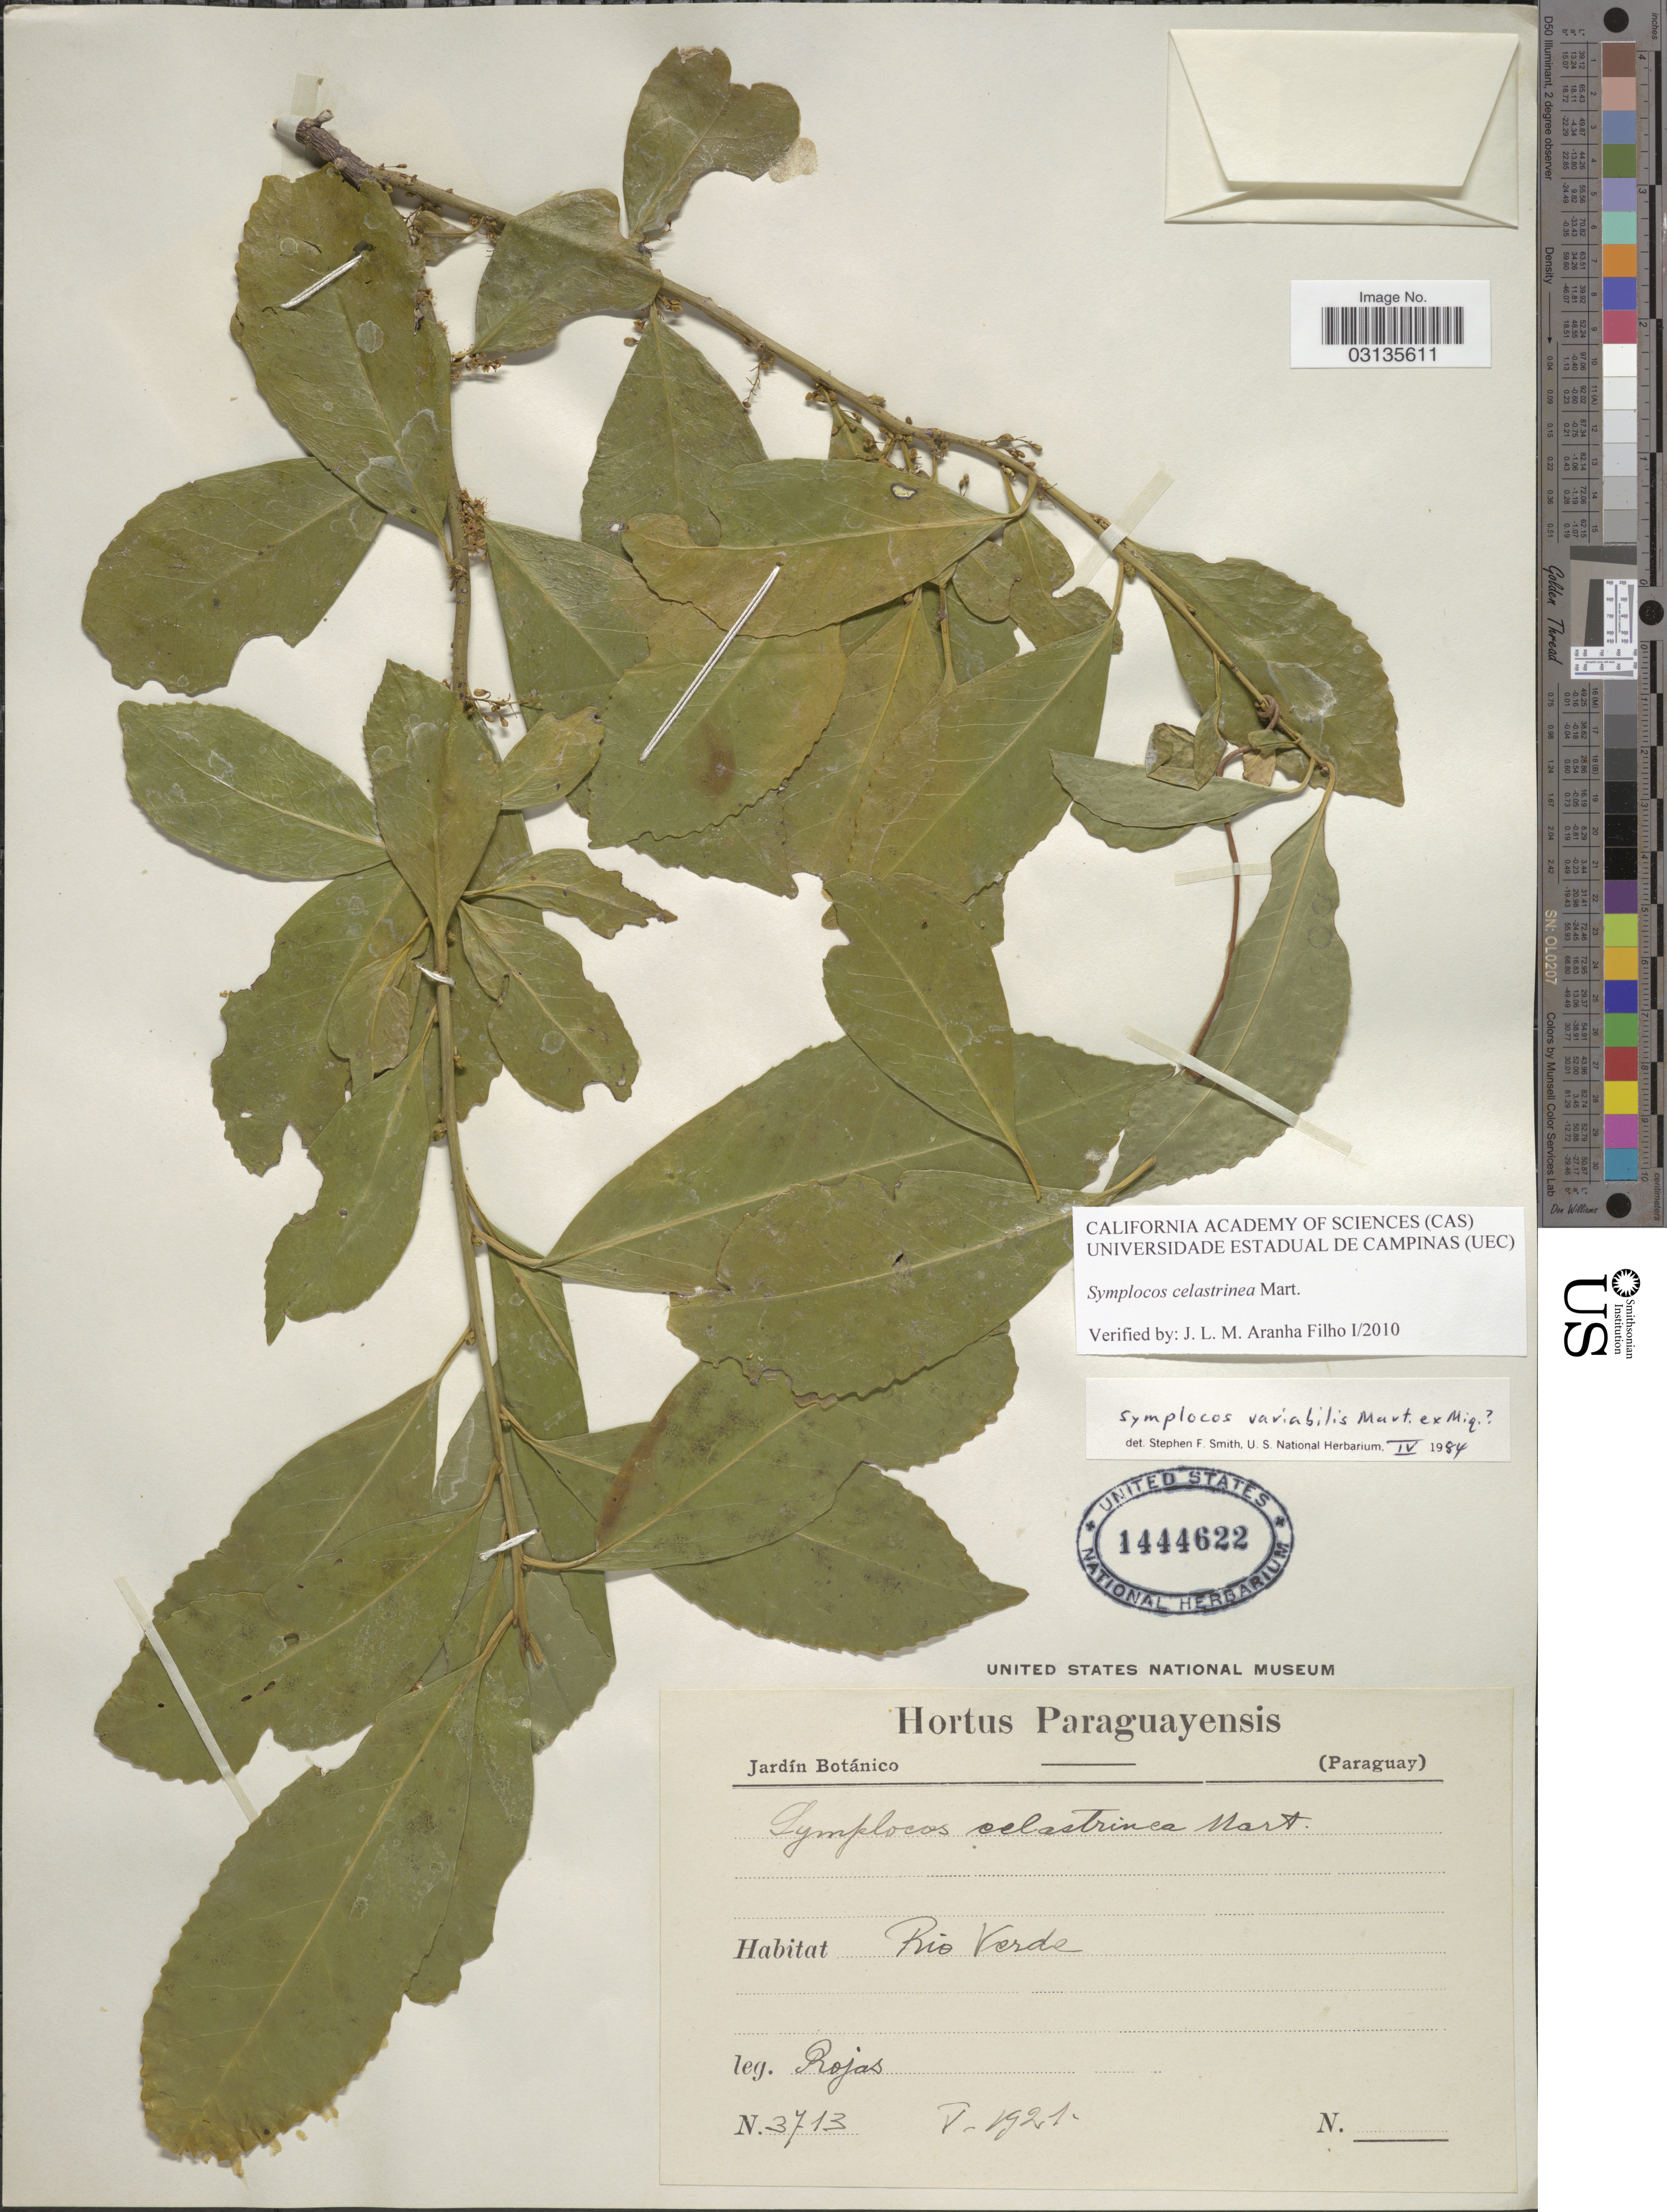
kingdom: Plantae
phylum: Tracheophyta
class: Magnoliopsida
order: Ericales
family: Symplocaceae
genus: Symplocos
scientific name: Symplocos celastrinea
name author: Mart. ex Miq.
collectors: Rojas, --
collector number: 3713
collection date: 1921-05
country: Paraguay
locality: Hortus Paraguayensis. Jardín Botánico. Rio Verde.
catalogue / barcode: US 1444622